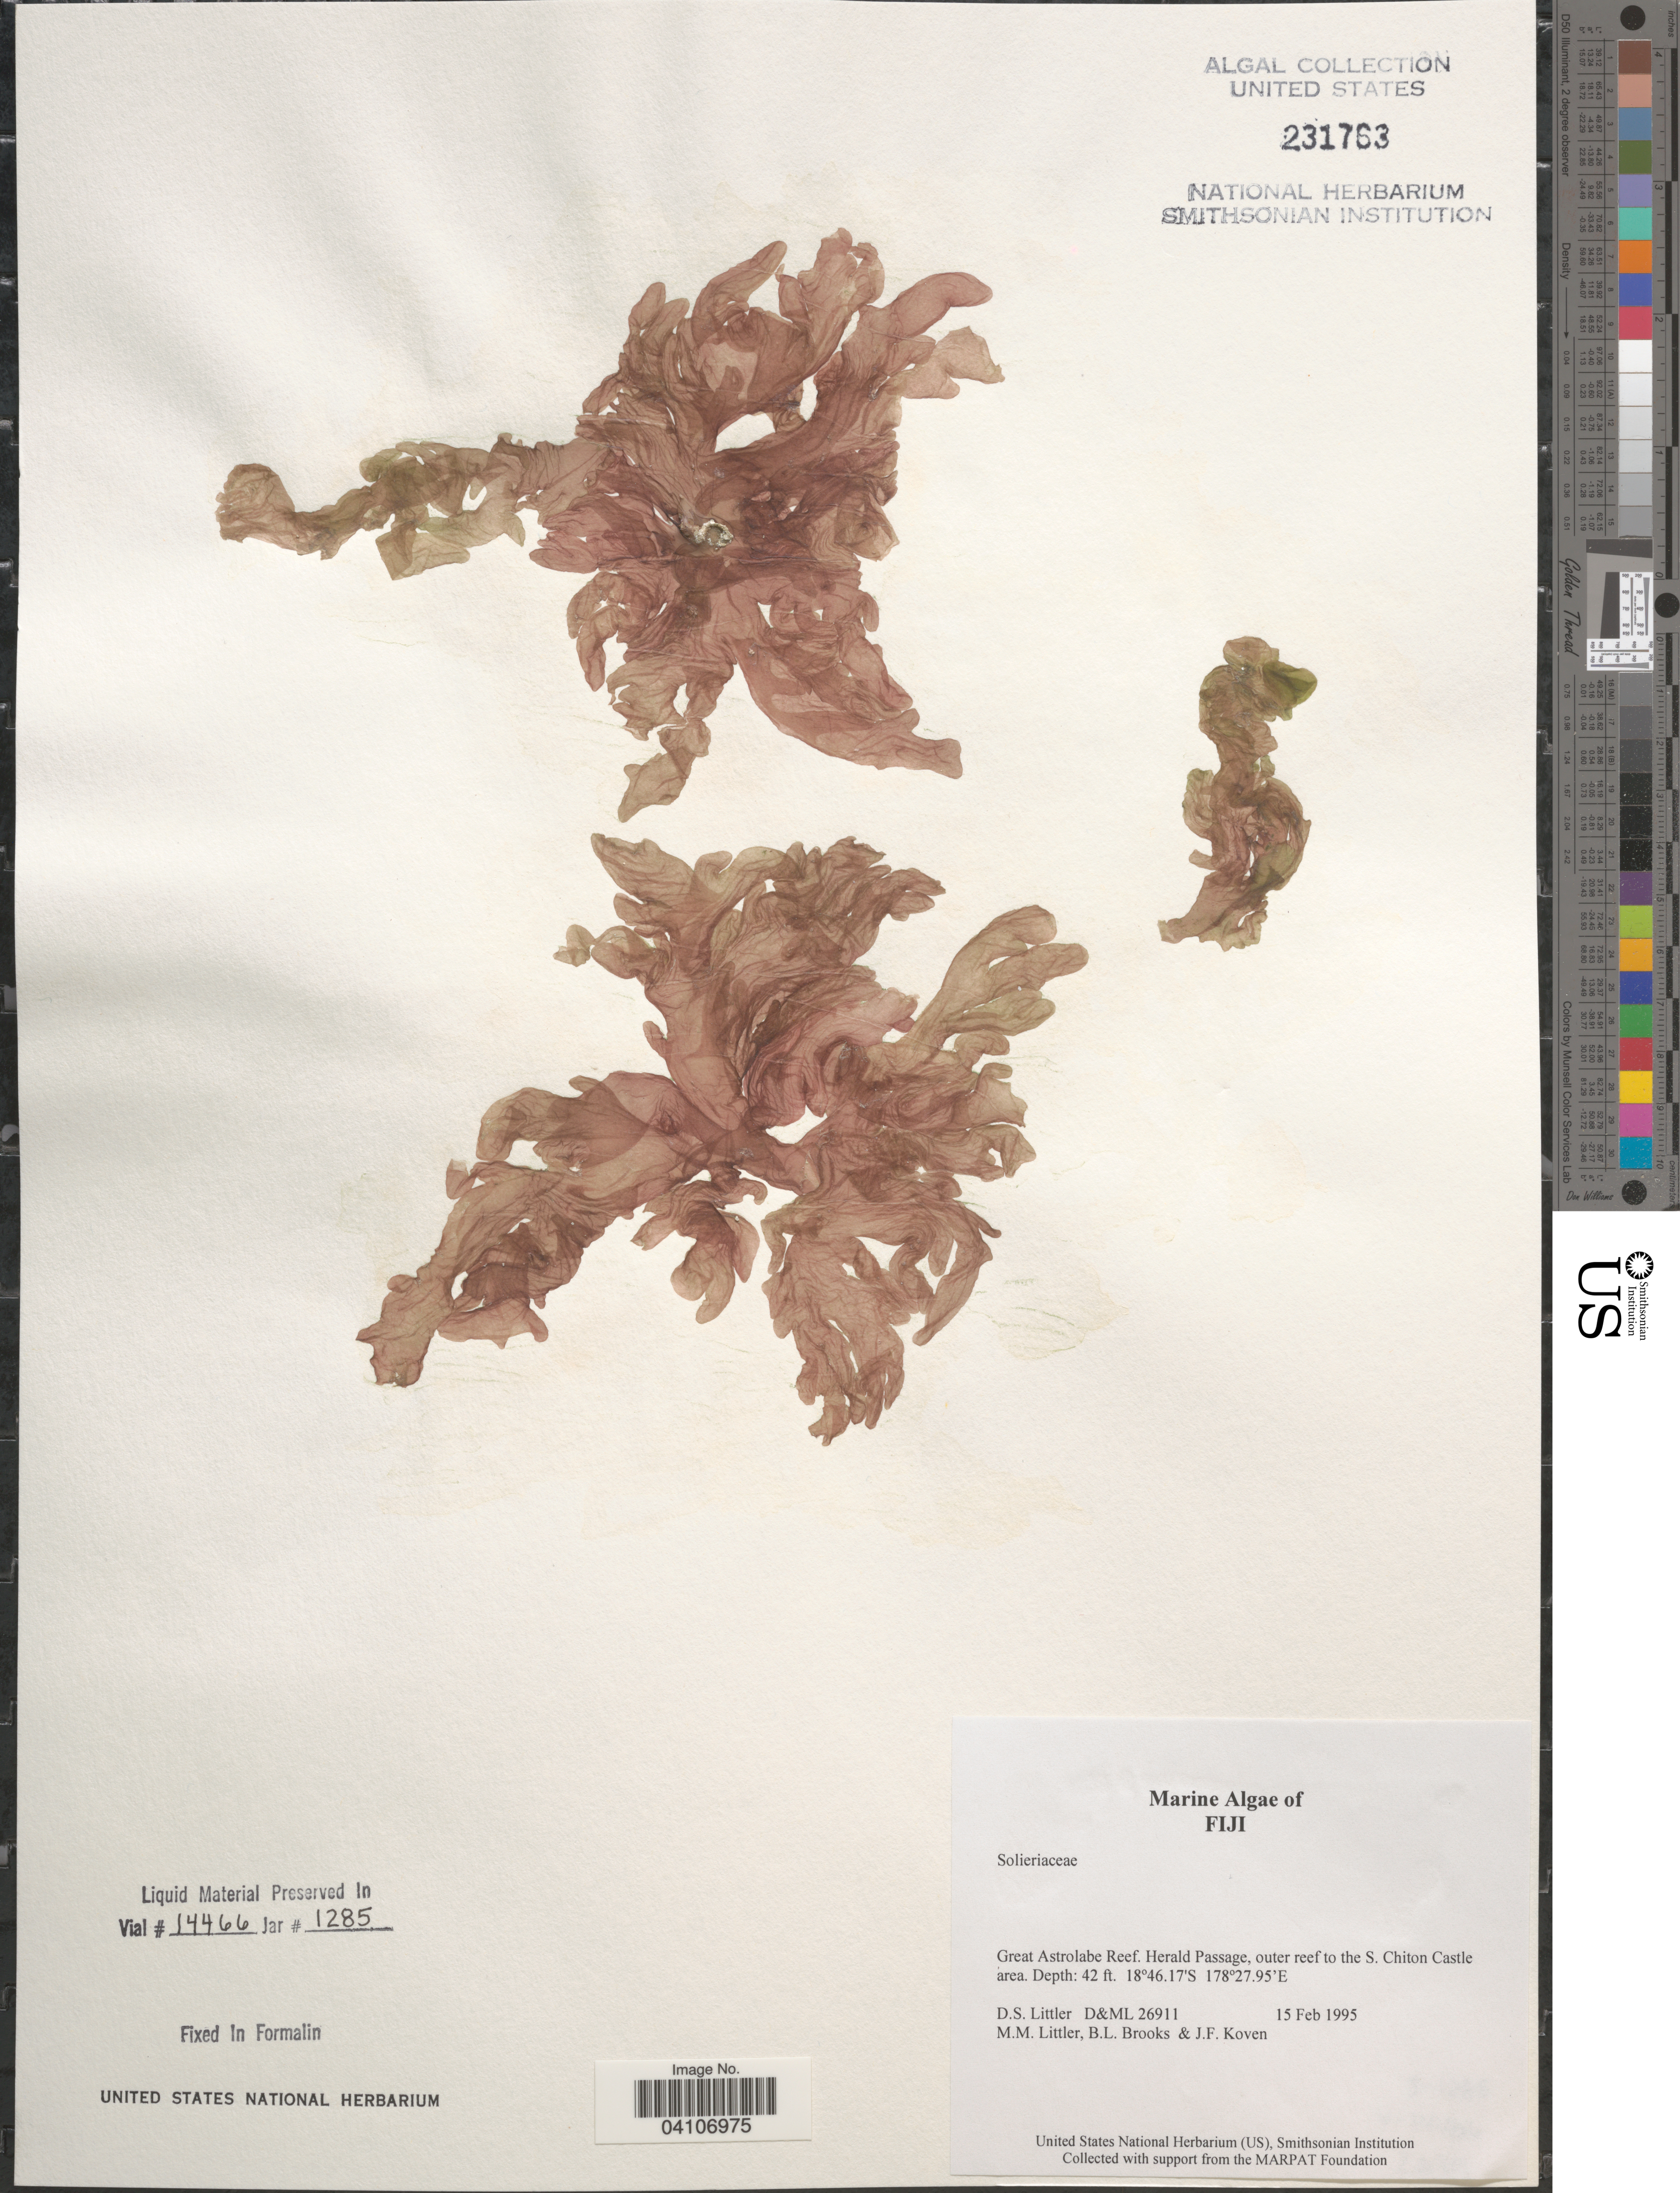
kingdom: Plantae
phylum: Rhodophyta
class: Florideophyceae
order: Gigartinales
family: Solieriaceae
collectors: D. S. Littler, B. Brooks & J. Koven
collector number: D&ML26911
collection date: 1995-02-15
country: Fiji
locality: Great Astrolabe Reef. Herald Passage, outer reef to the S. Chiton Castle area.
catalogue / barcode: US 231763